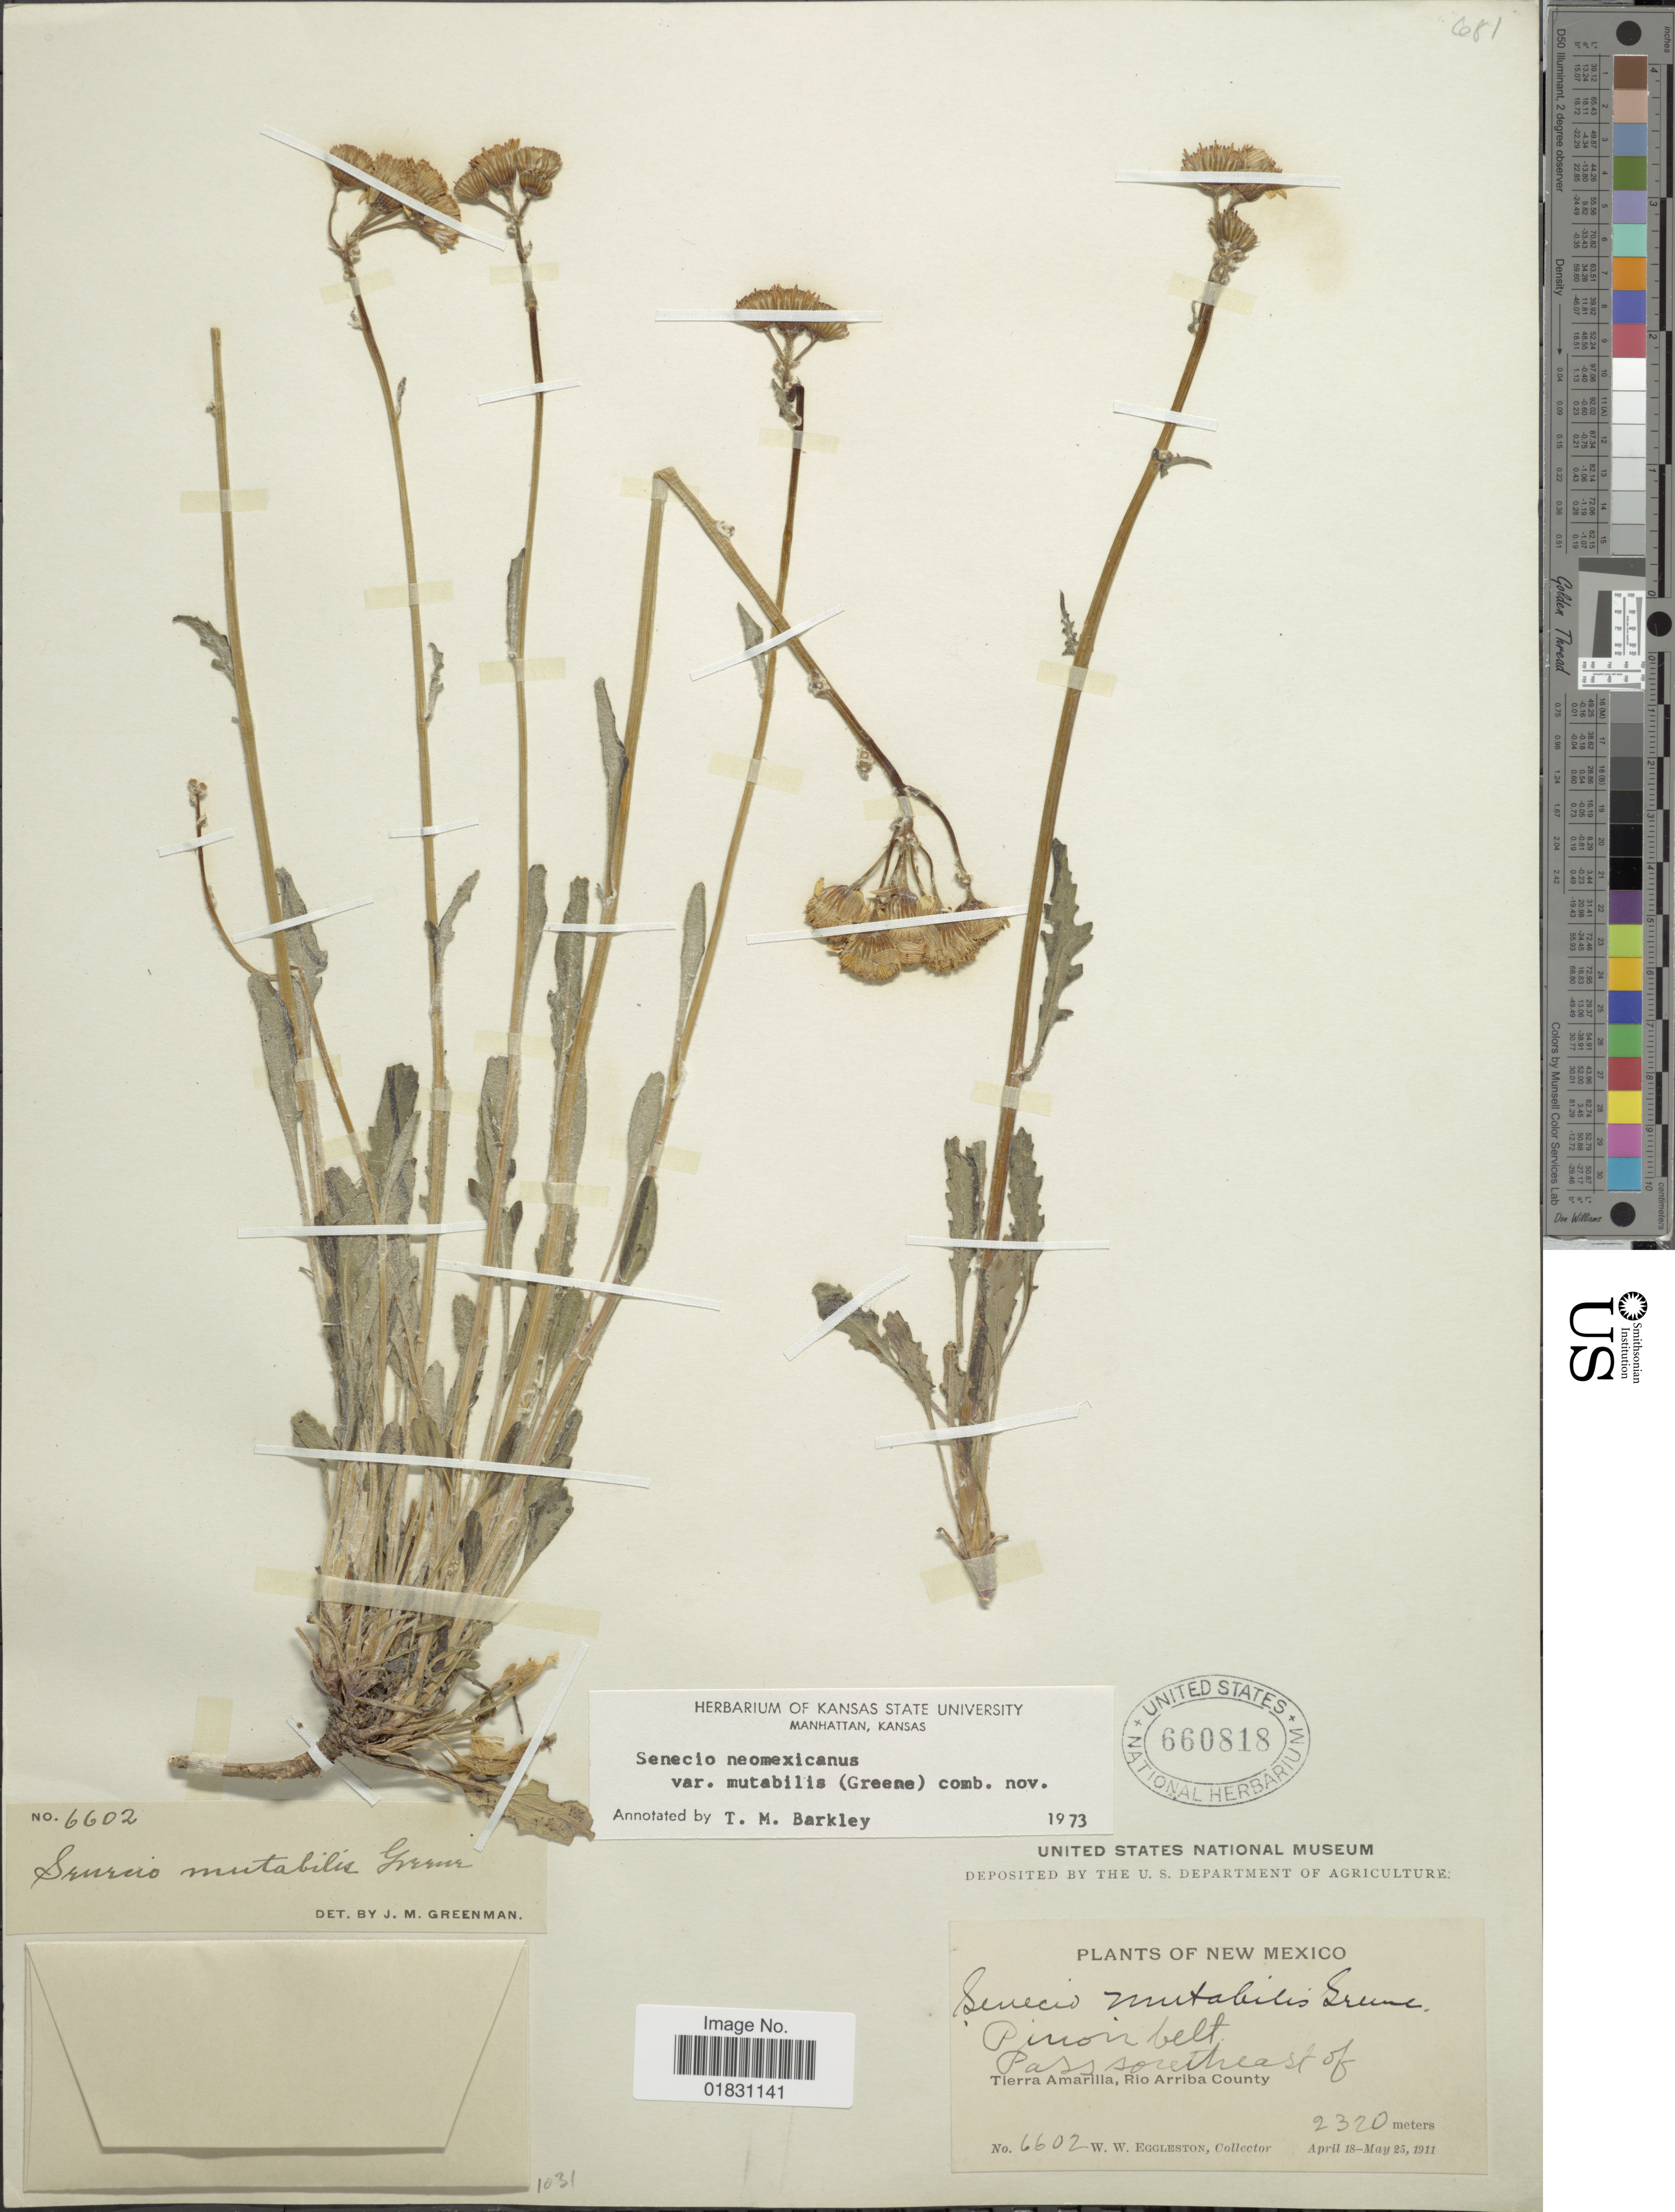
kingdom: Plantae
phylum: Tracheophyta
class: Magnoliopsida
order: Asterales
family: Asteraceae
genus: Packera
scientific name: Packera neomexicana var. mutabilis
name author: (Greene) W.A. Weber & Á. Löve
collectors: W. W. Eggleston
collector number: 6602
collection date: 1911-04-18/1911-05-25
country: United States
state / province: New Mexico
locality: Pinon belt, Pass southeast of Tierra Amarilla, Rio Arriba County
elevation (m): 2320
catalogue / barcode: US 660818